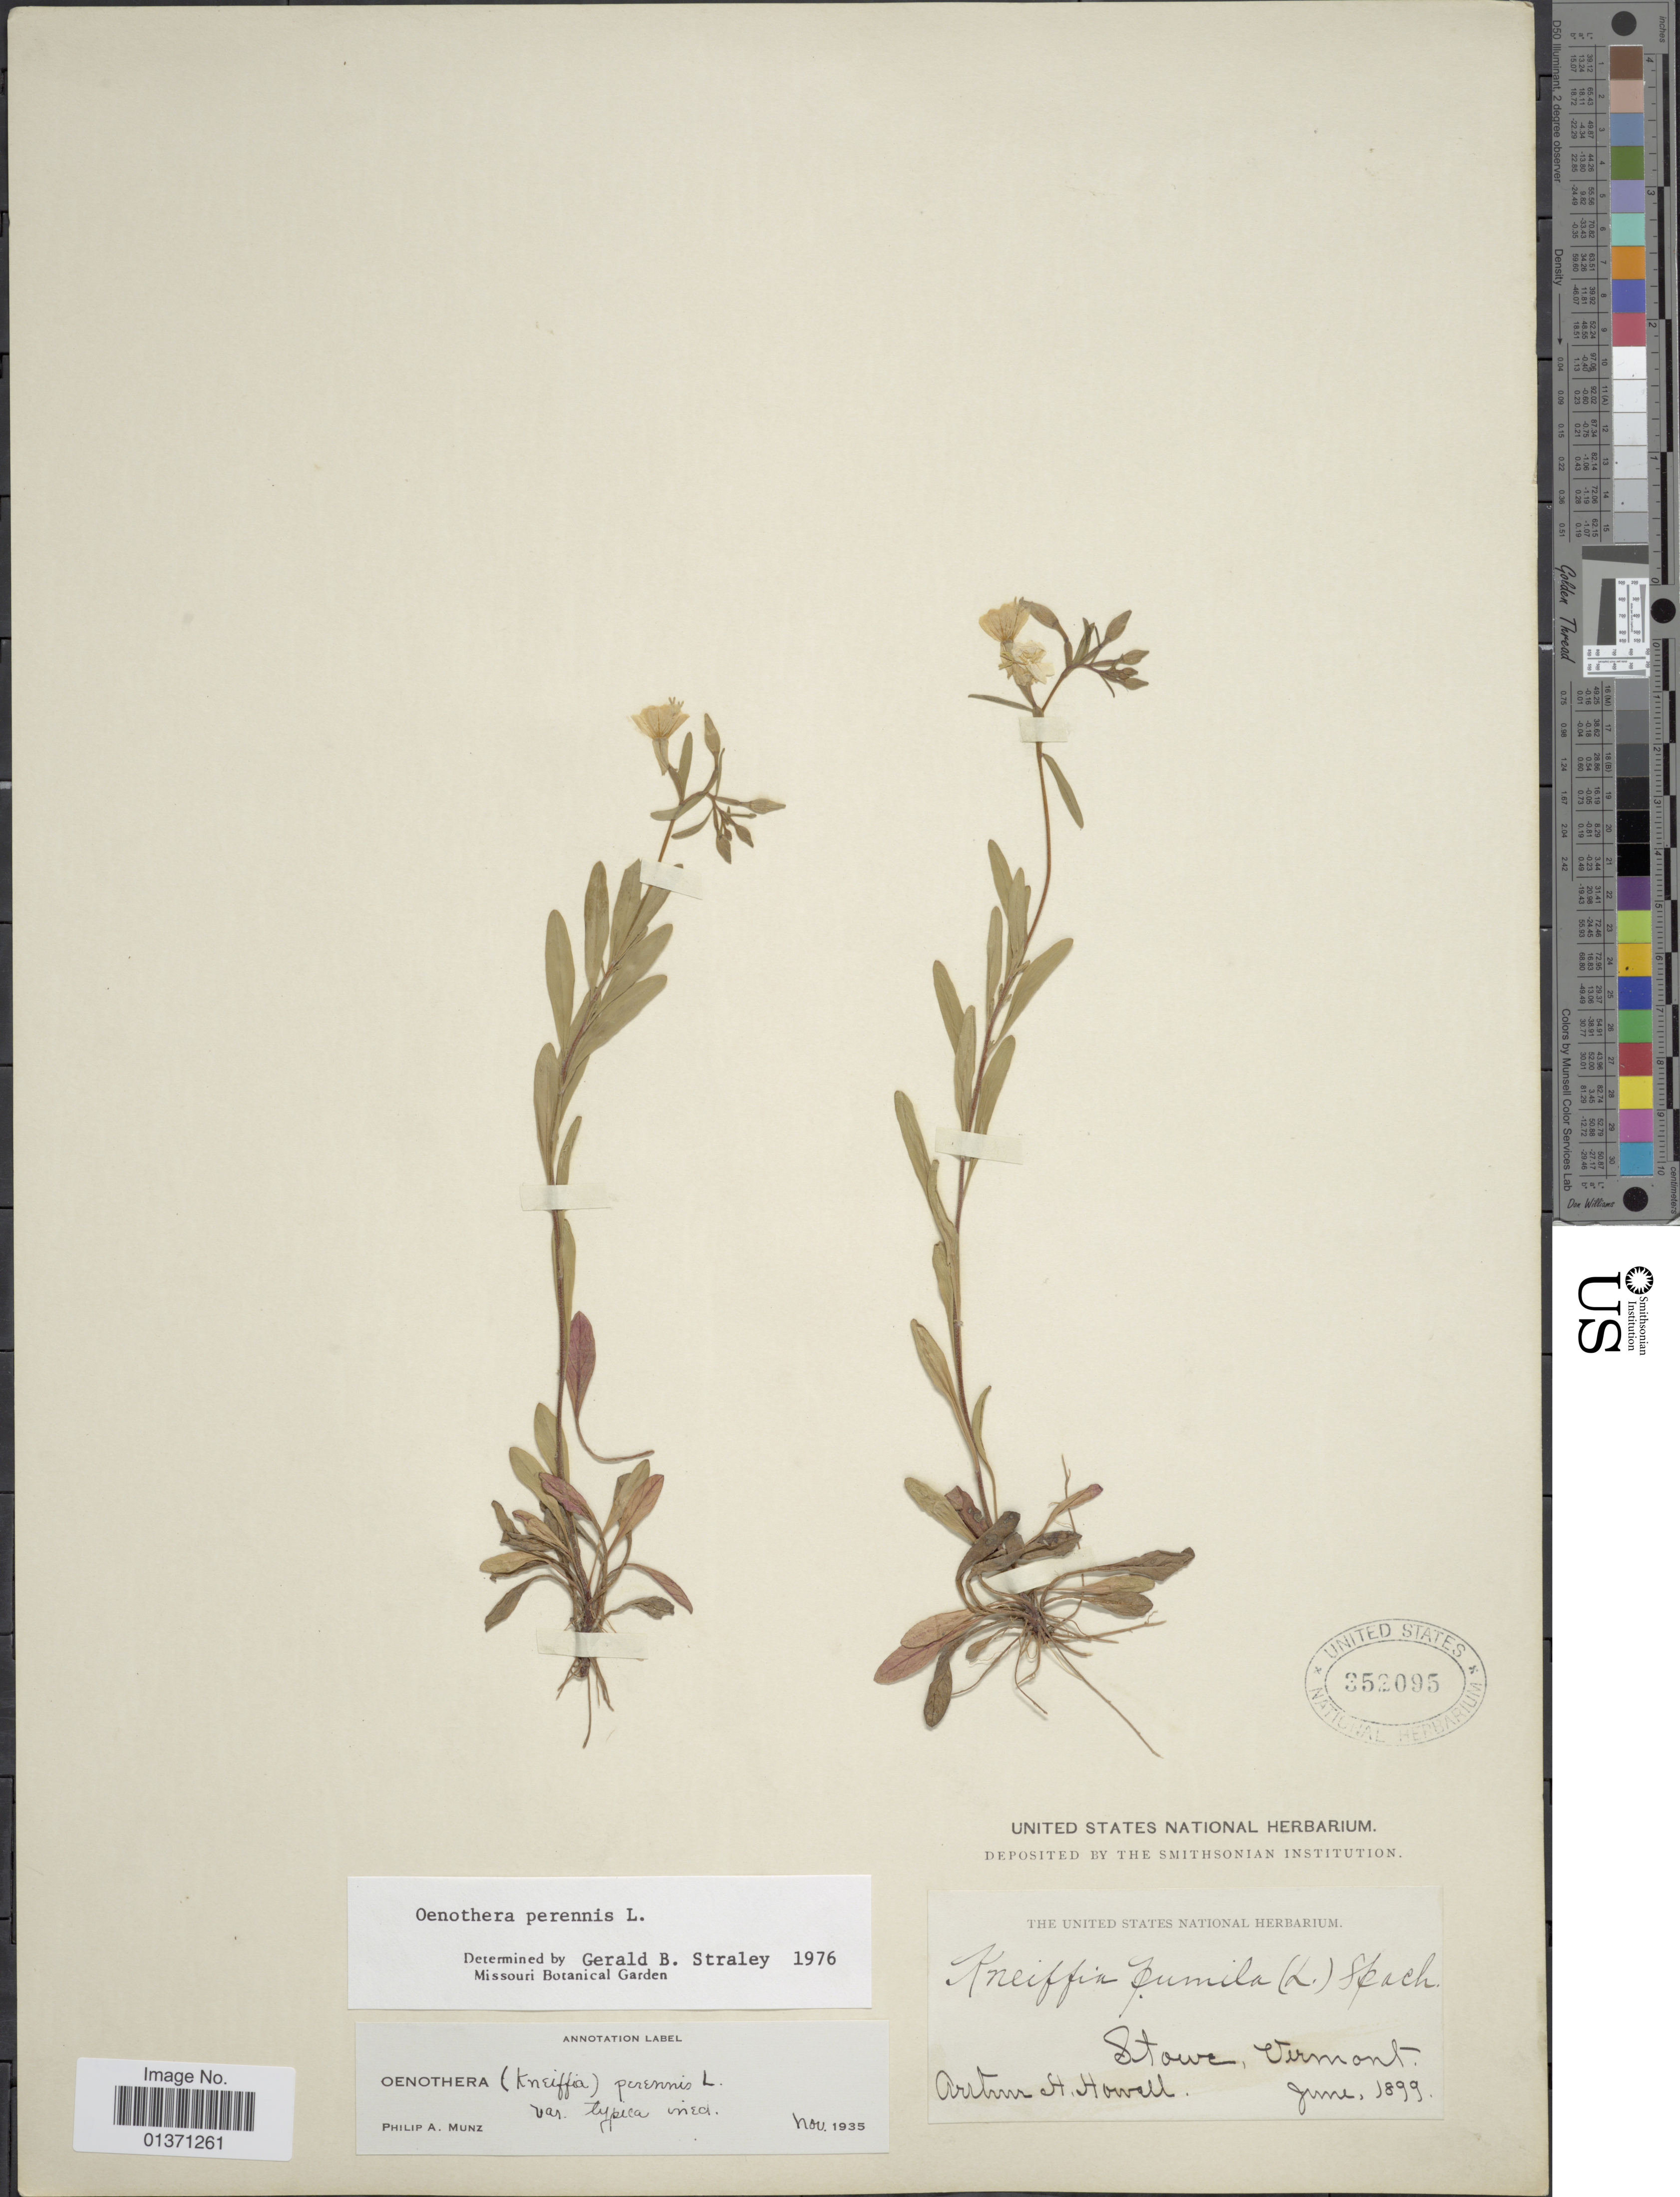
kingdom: Plantae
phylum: Tracheophyta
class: Magnoliopsida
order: Myrtales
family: Onagraceae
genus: Oenothera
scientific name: Oenothera perennis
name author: L.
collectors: A. H. Howell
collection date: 1899-06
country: United States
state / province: Vermont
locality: Stowe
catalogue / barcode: US 352095